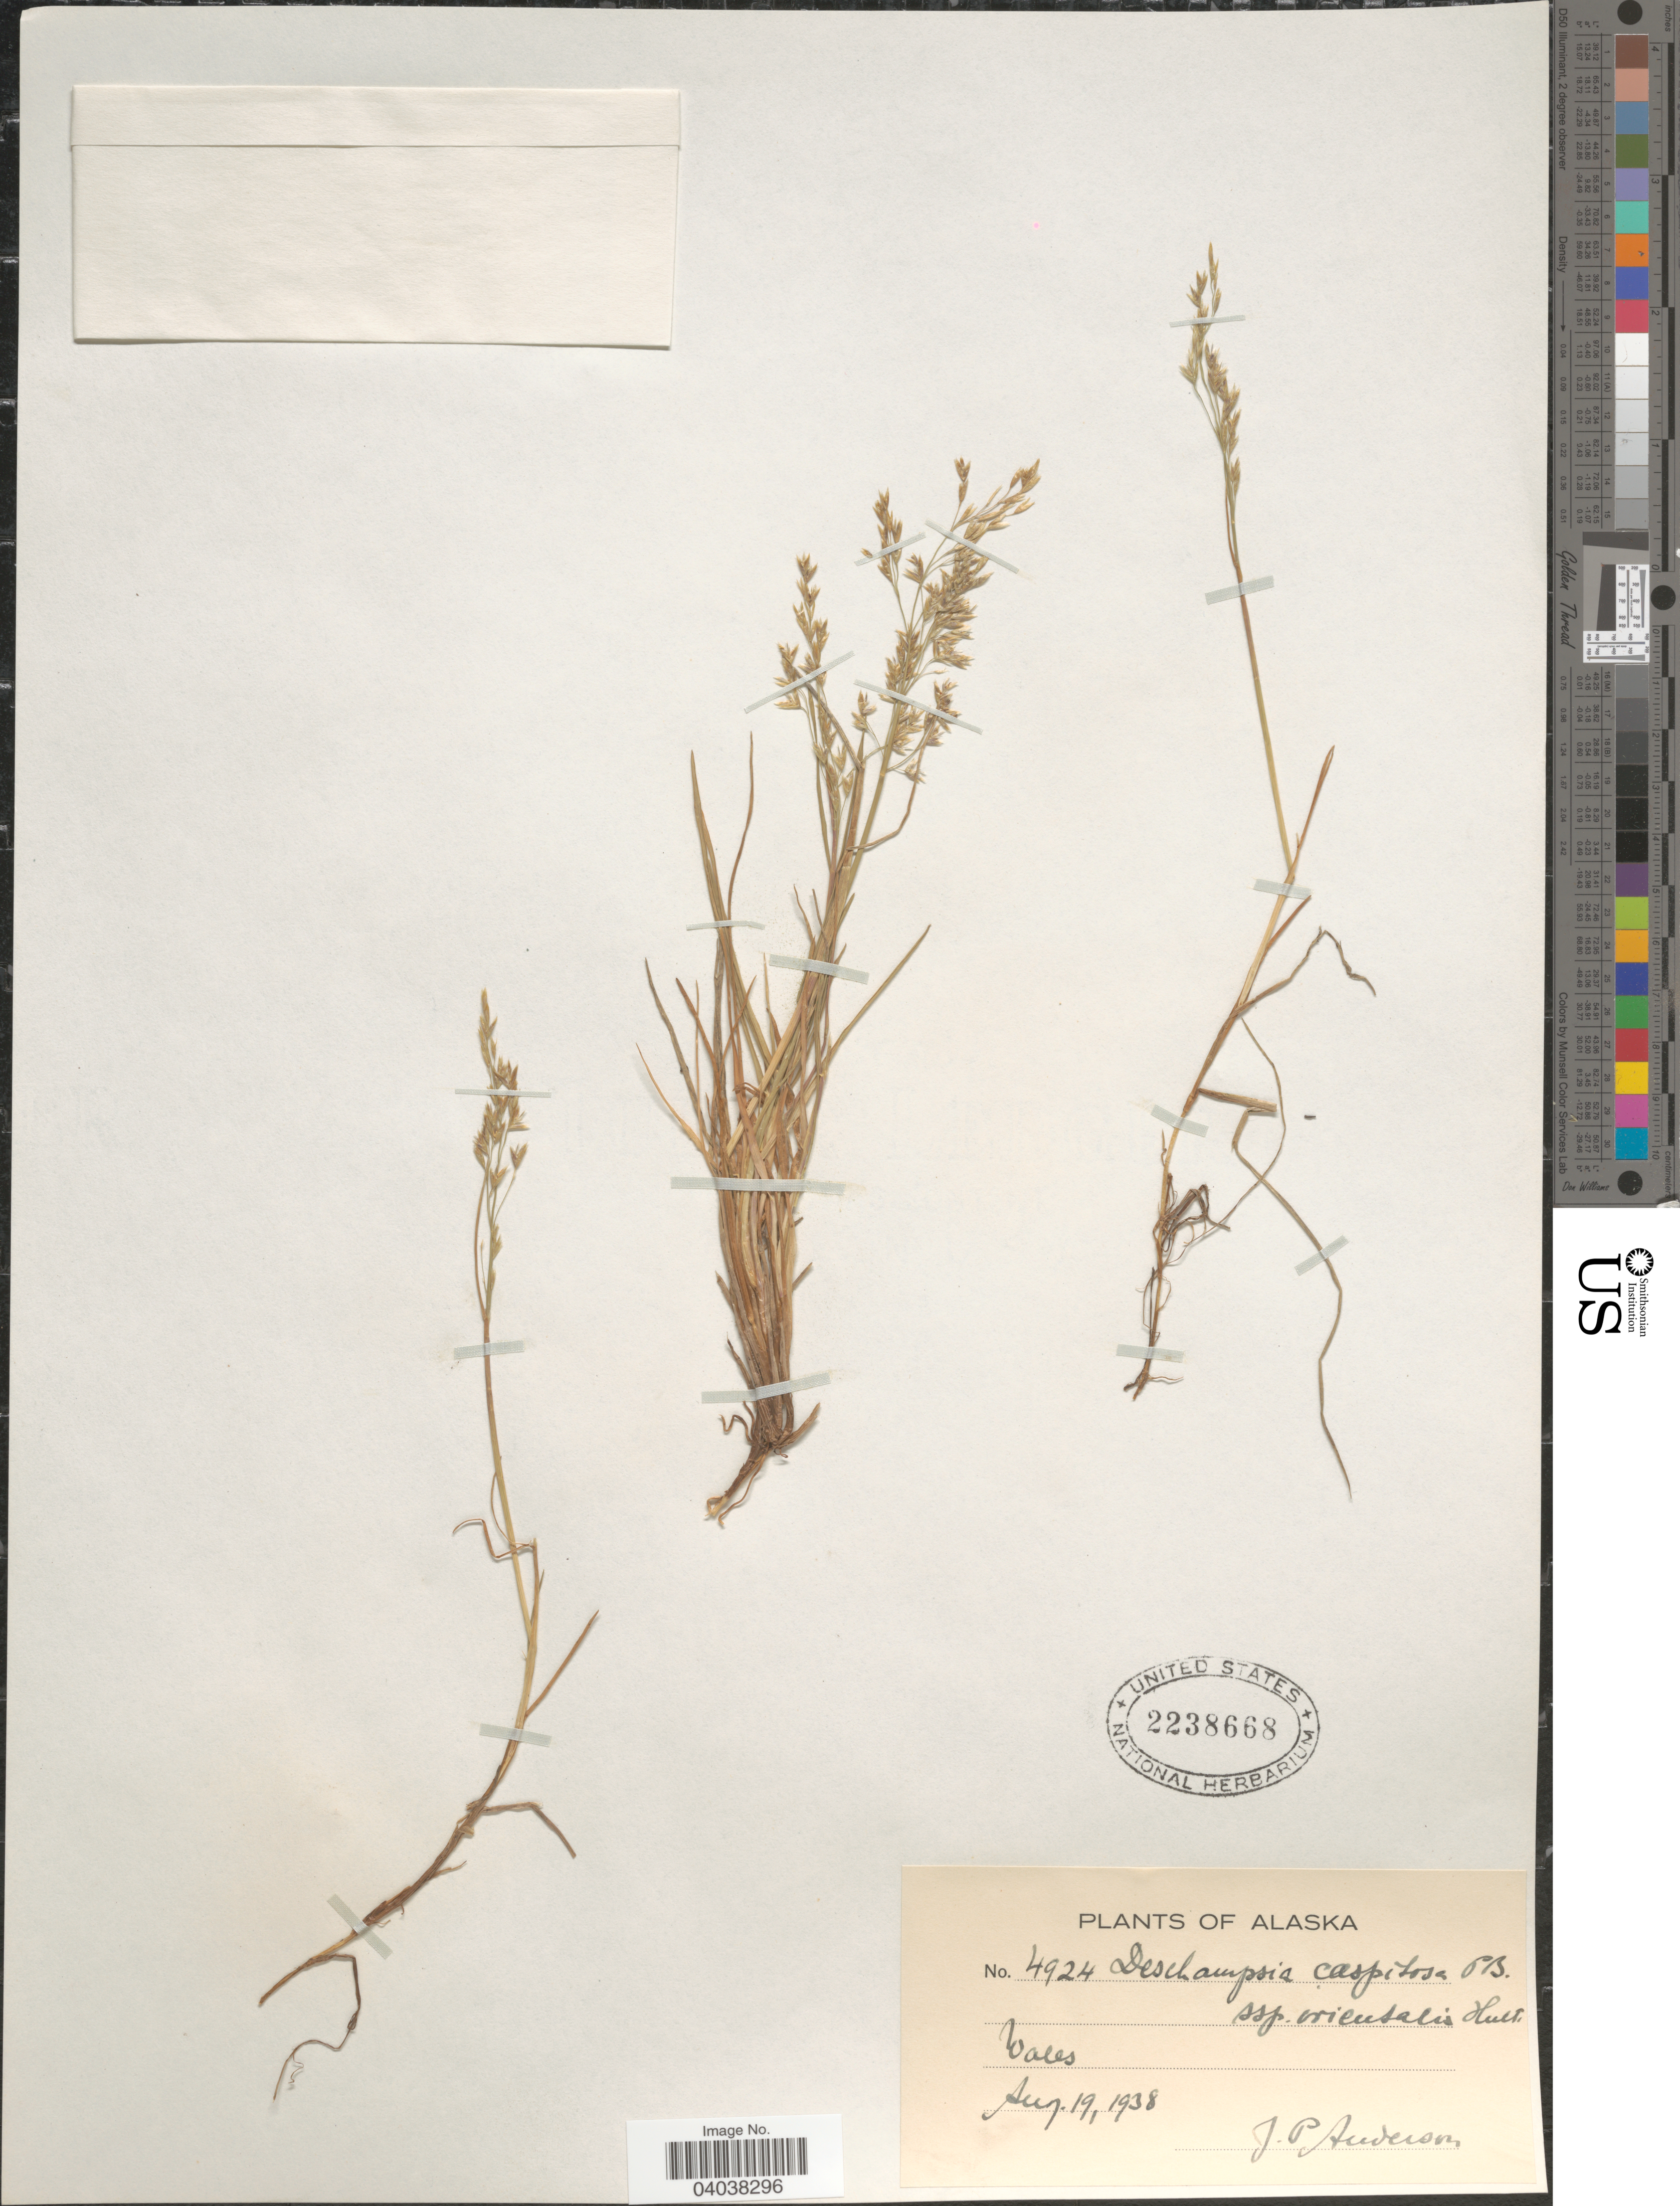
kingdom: Plantae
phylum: Tracheophyta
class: Liliopsida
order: Poales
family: Poaceae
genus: Deschampsia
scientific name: Deschampsia cespitosa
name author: (L.) P. Beauv.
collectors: J. P. Anderson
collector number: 4924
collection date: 1938-08-19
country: United States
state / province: Alaska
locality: Wales.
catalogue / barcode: US 2238668